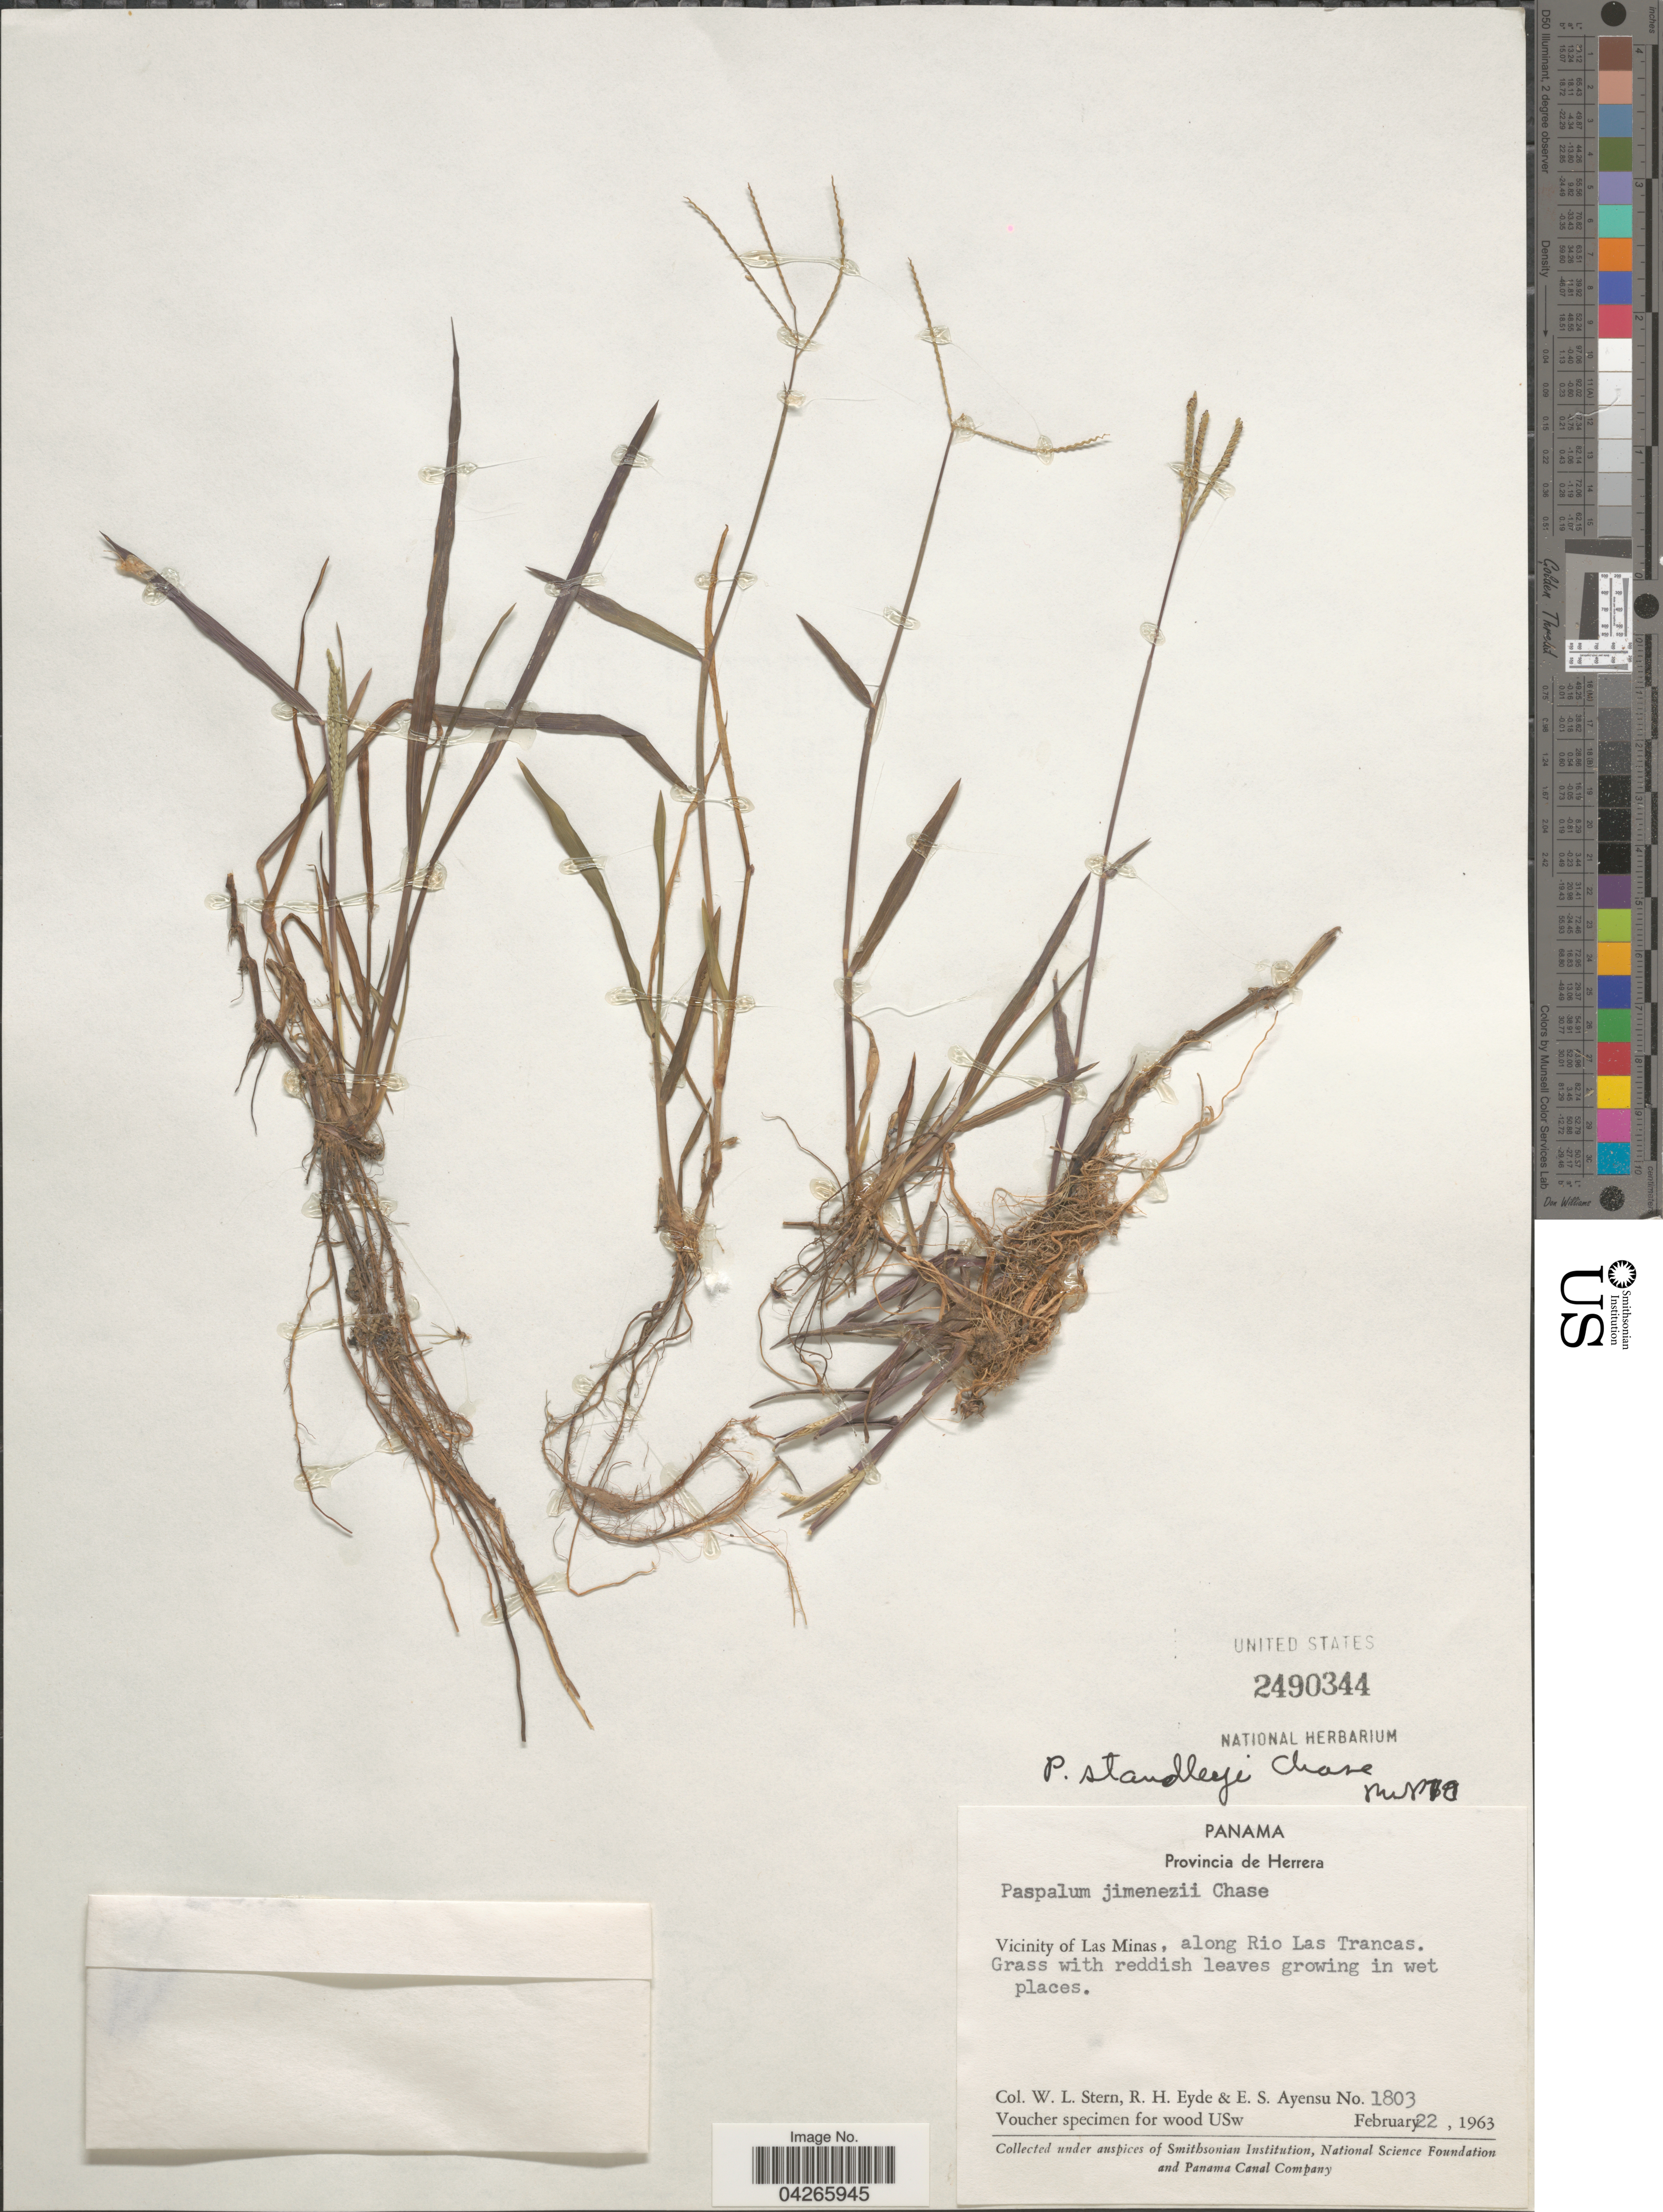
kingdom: Plantae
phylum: Tracheophyta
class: Liliopsida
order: Poales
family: Poaceae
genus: Paspalum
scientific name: Paspalum standleyi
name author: Chase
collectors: W. L. Stern, R. H. Eyde & E. S. Ayensu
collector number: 1803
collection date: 1963-02-22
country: Panama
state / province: Herrera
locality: Vicinity of Las Minas, along Rio Las Trancas.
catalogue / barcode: US 2490344